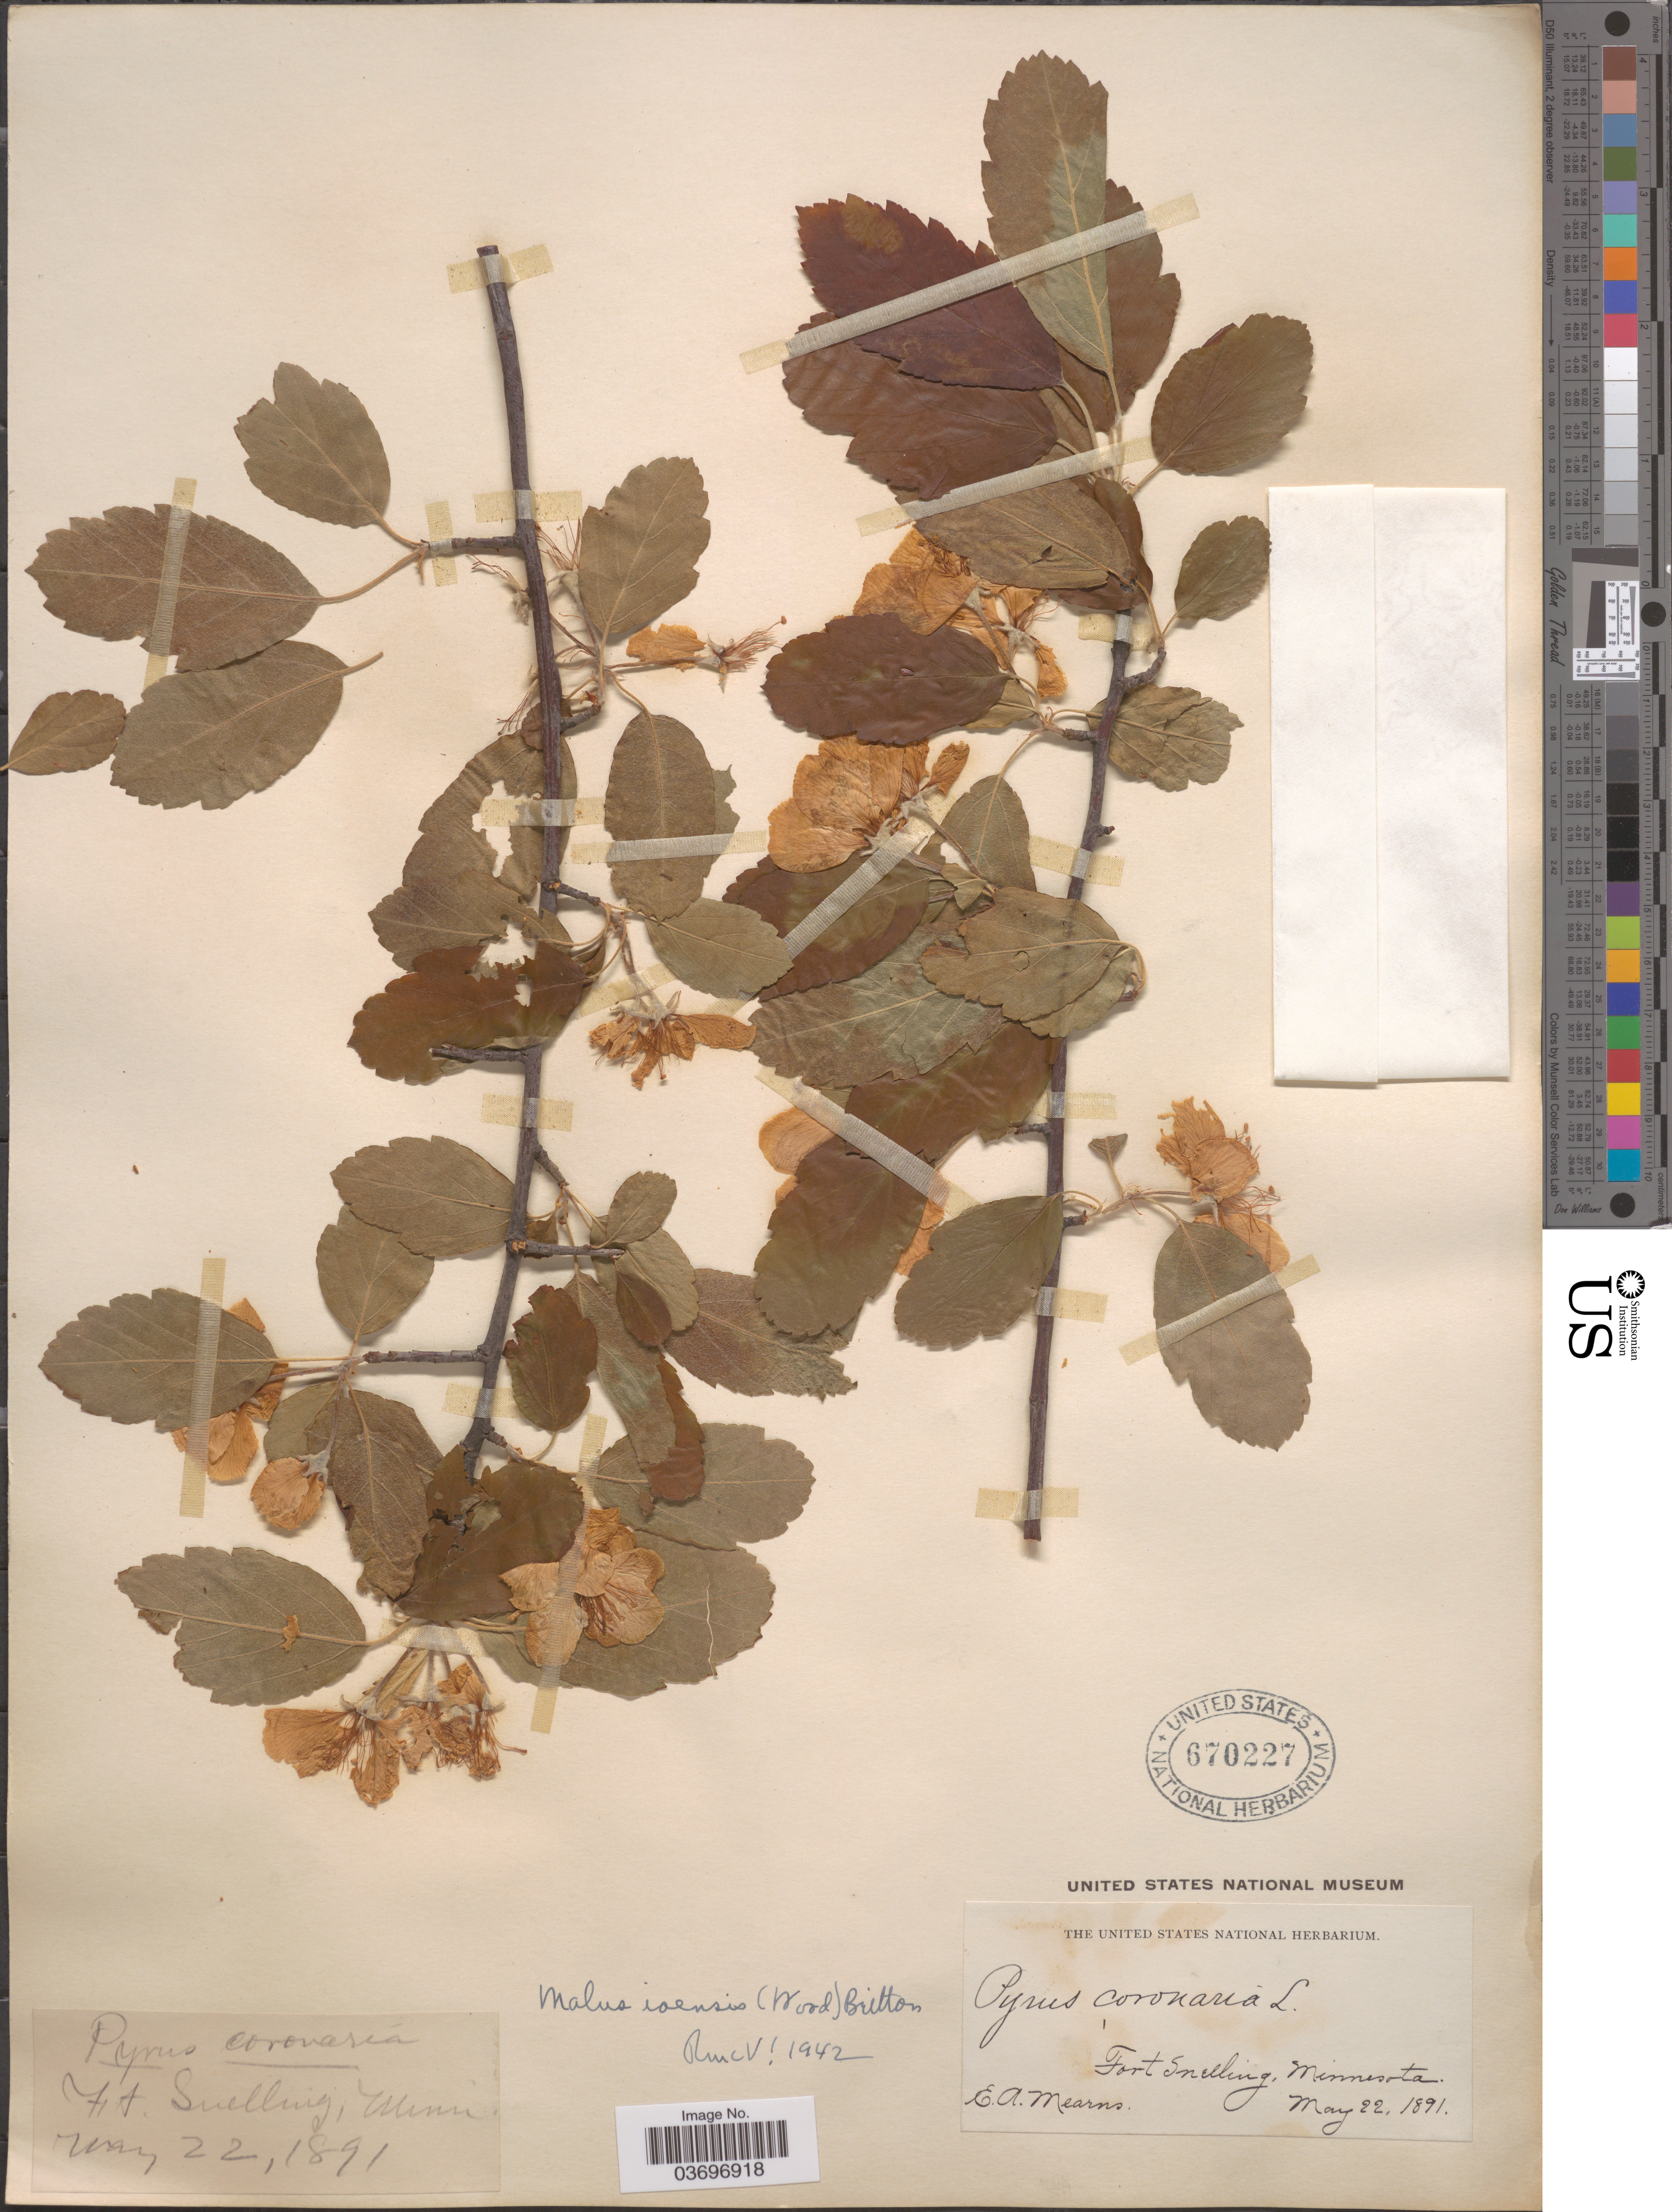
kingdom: Plantae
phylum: Tracheophyta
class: Magnoliopsida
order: Rosales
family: Rosaceae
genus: Malus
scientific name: Malus ioensis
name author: (Alph. Wood) Britton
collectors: E. A. Mearns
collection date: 1891-05-22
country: United States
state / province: Minnesota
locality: Fort Snelling.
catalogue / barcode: US 670227